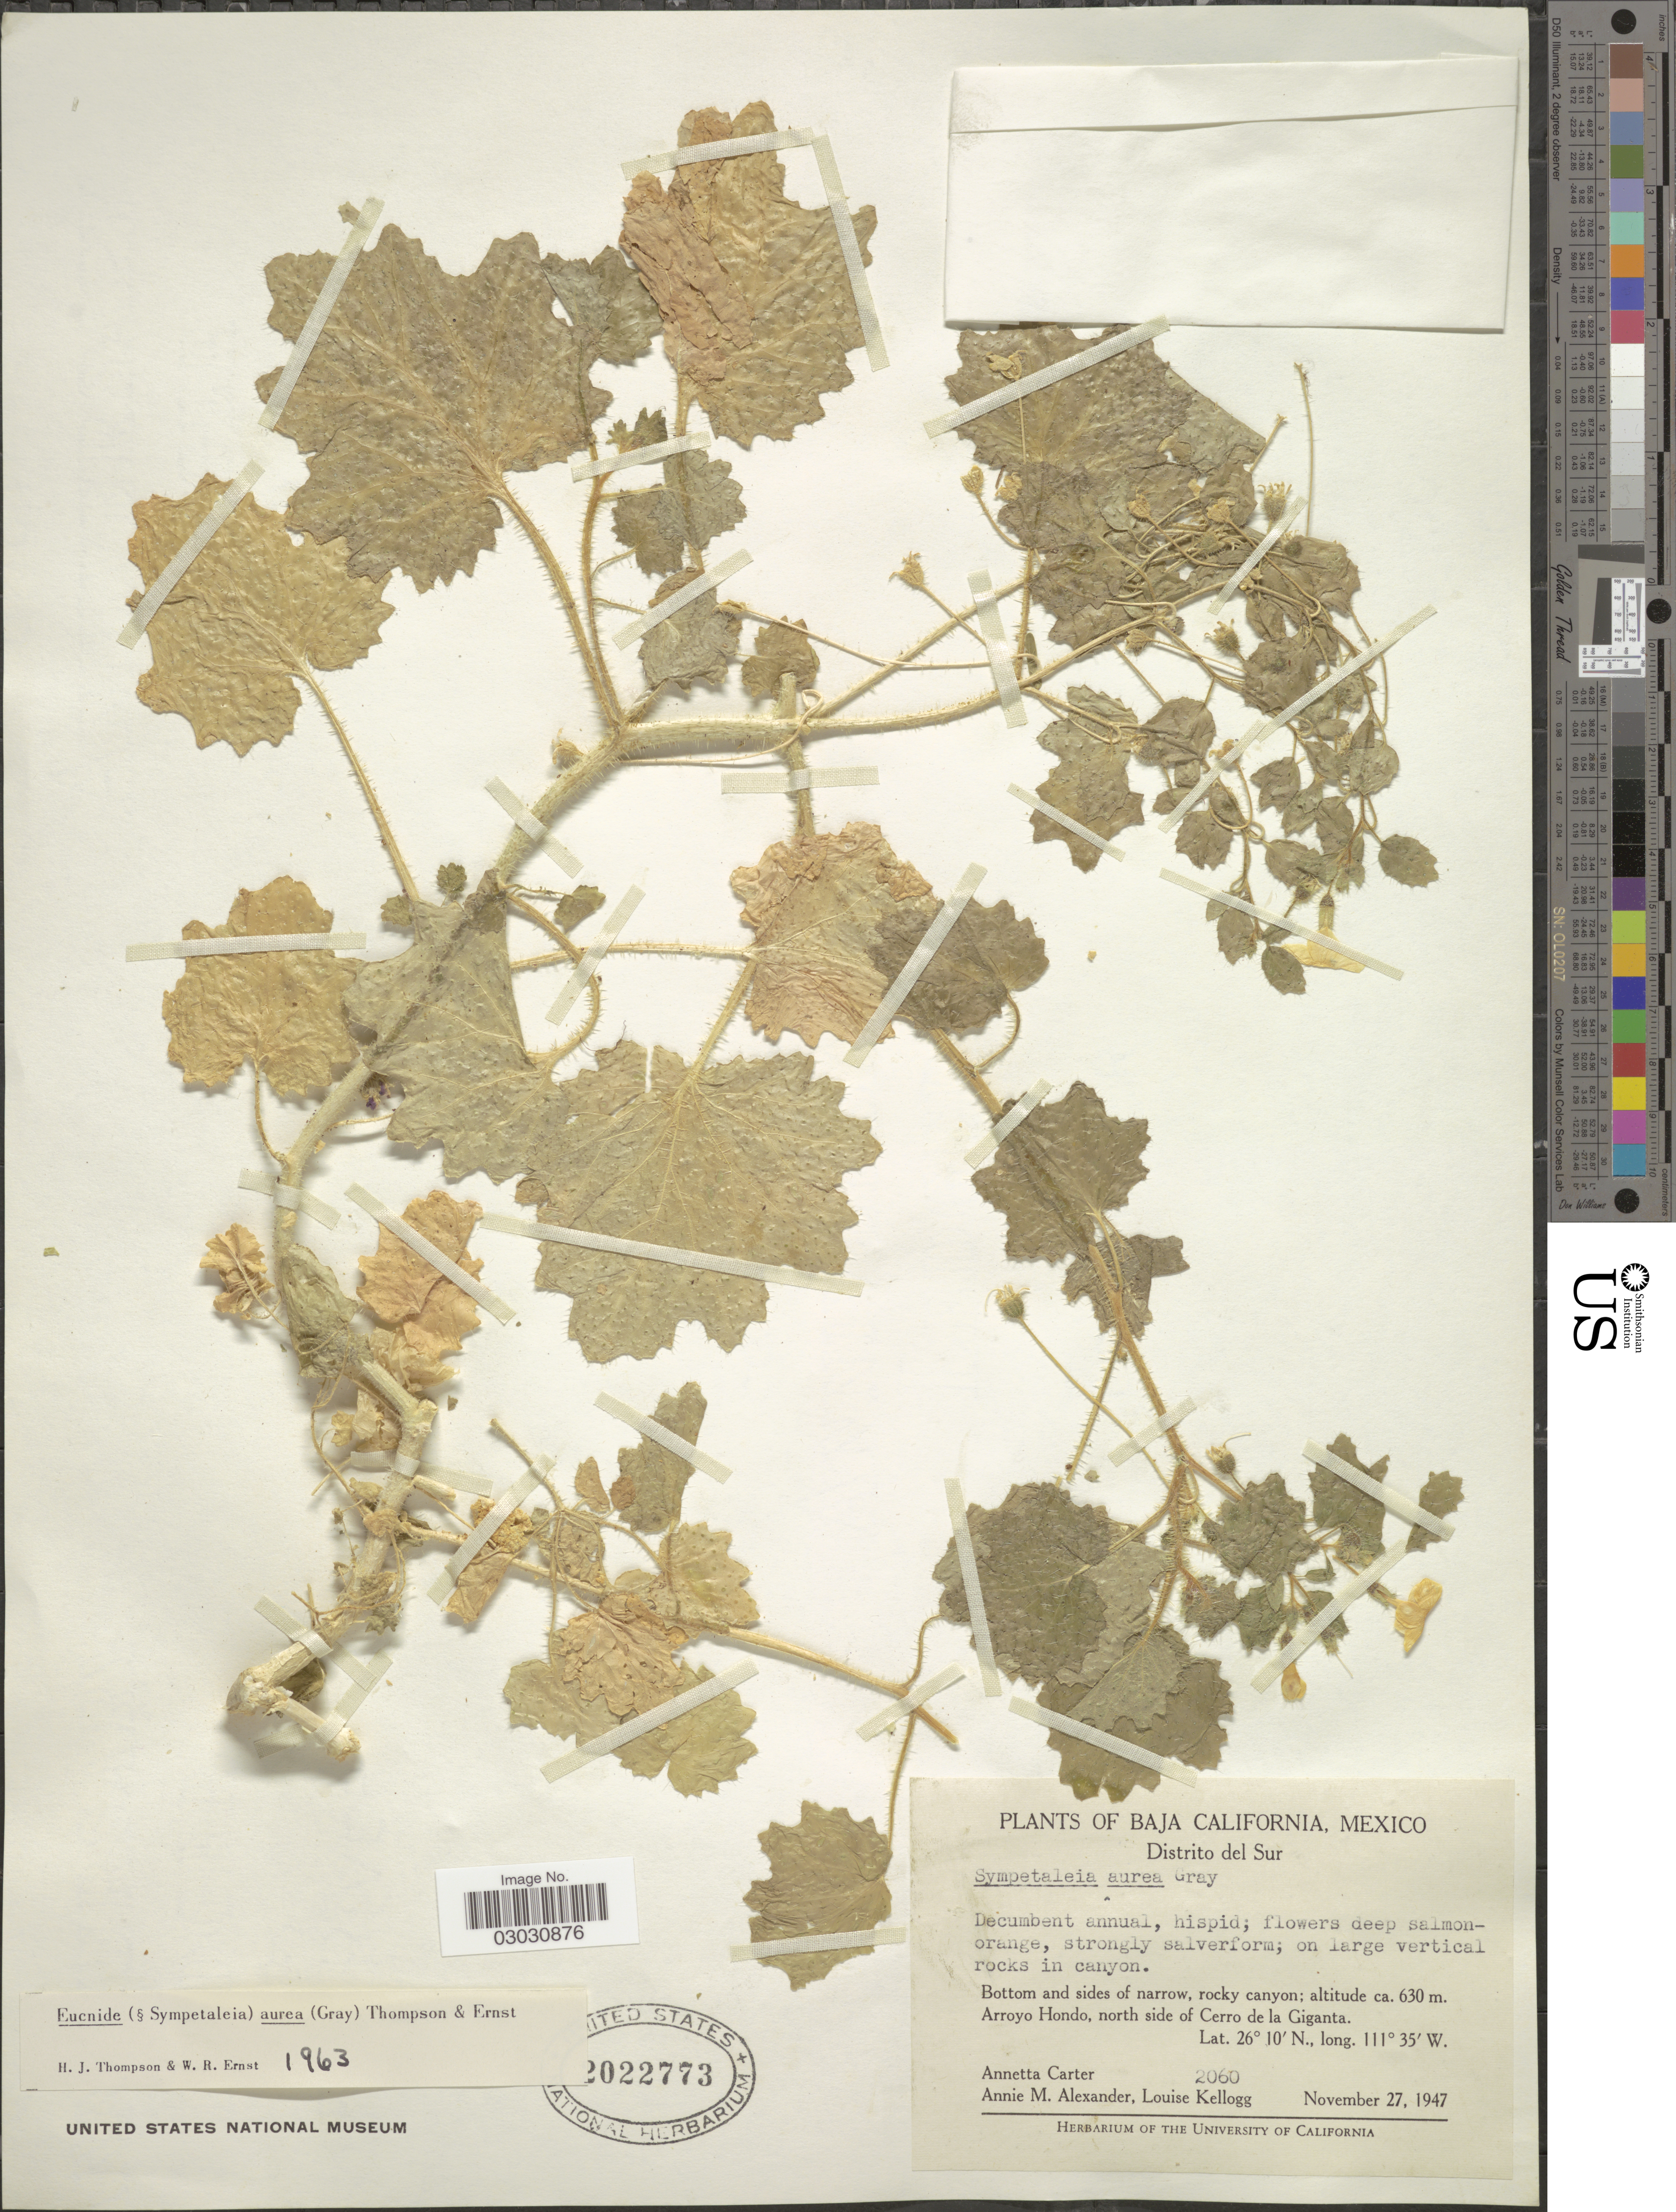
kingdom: Plantae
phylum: Tracheophyta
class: Magnoliopsida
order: Cornales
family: Loasaceae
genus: Eucnide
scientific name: Eucnide aurea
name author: (A. Gray) H.J. Thomps. & W.R. Ernst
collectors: A. Carter, A. M. Alexander & L. Kellogg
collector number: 2060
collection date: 1947-11-27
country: Mexico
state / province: Baja California Sur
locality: Distrito del Sur. Arroyo Hondo, north side of Cerro de la Giganta.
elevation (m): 630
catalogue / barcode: US 2022773